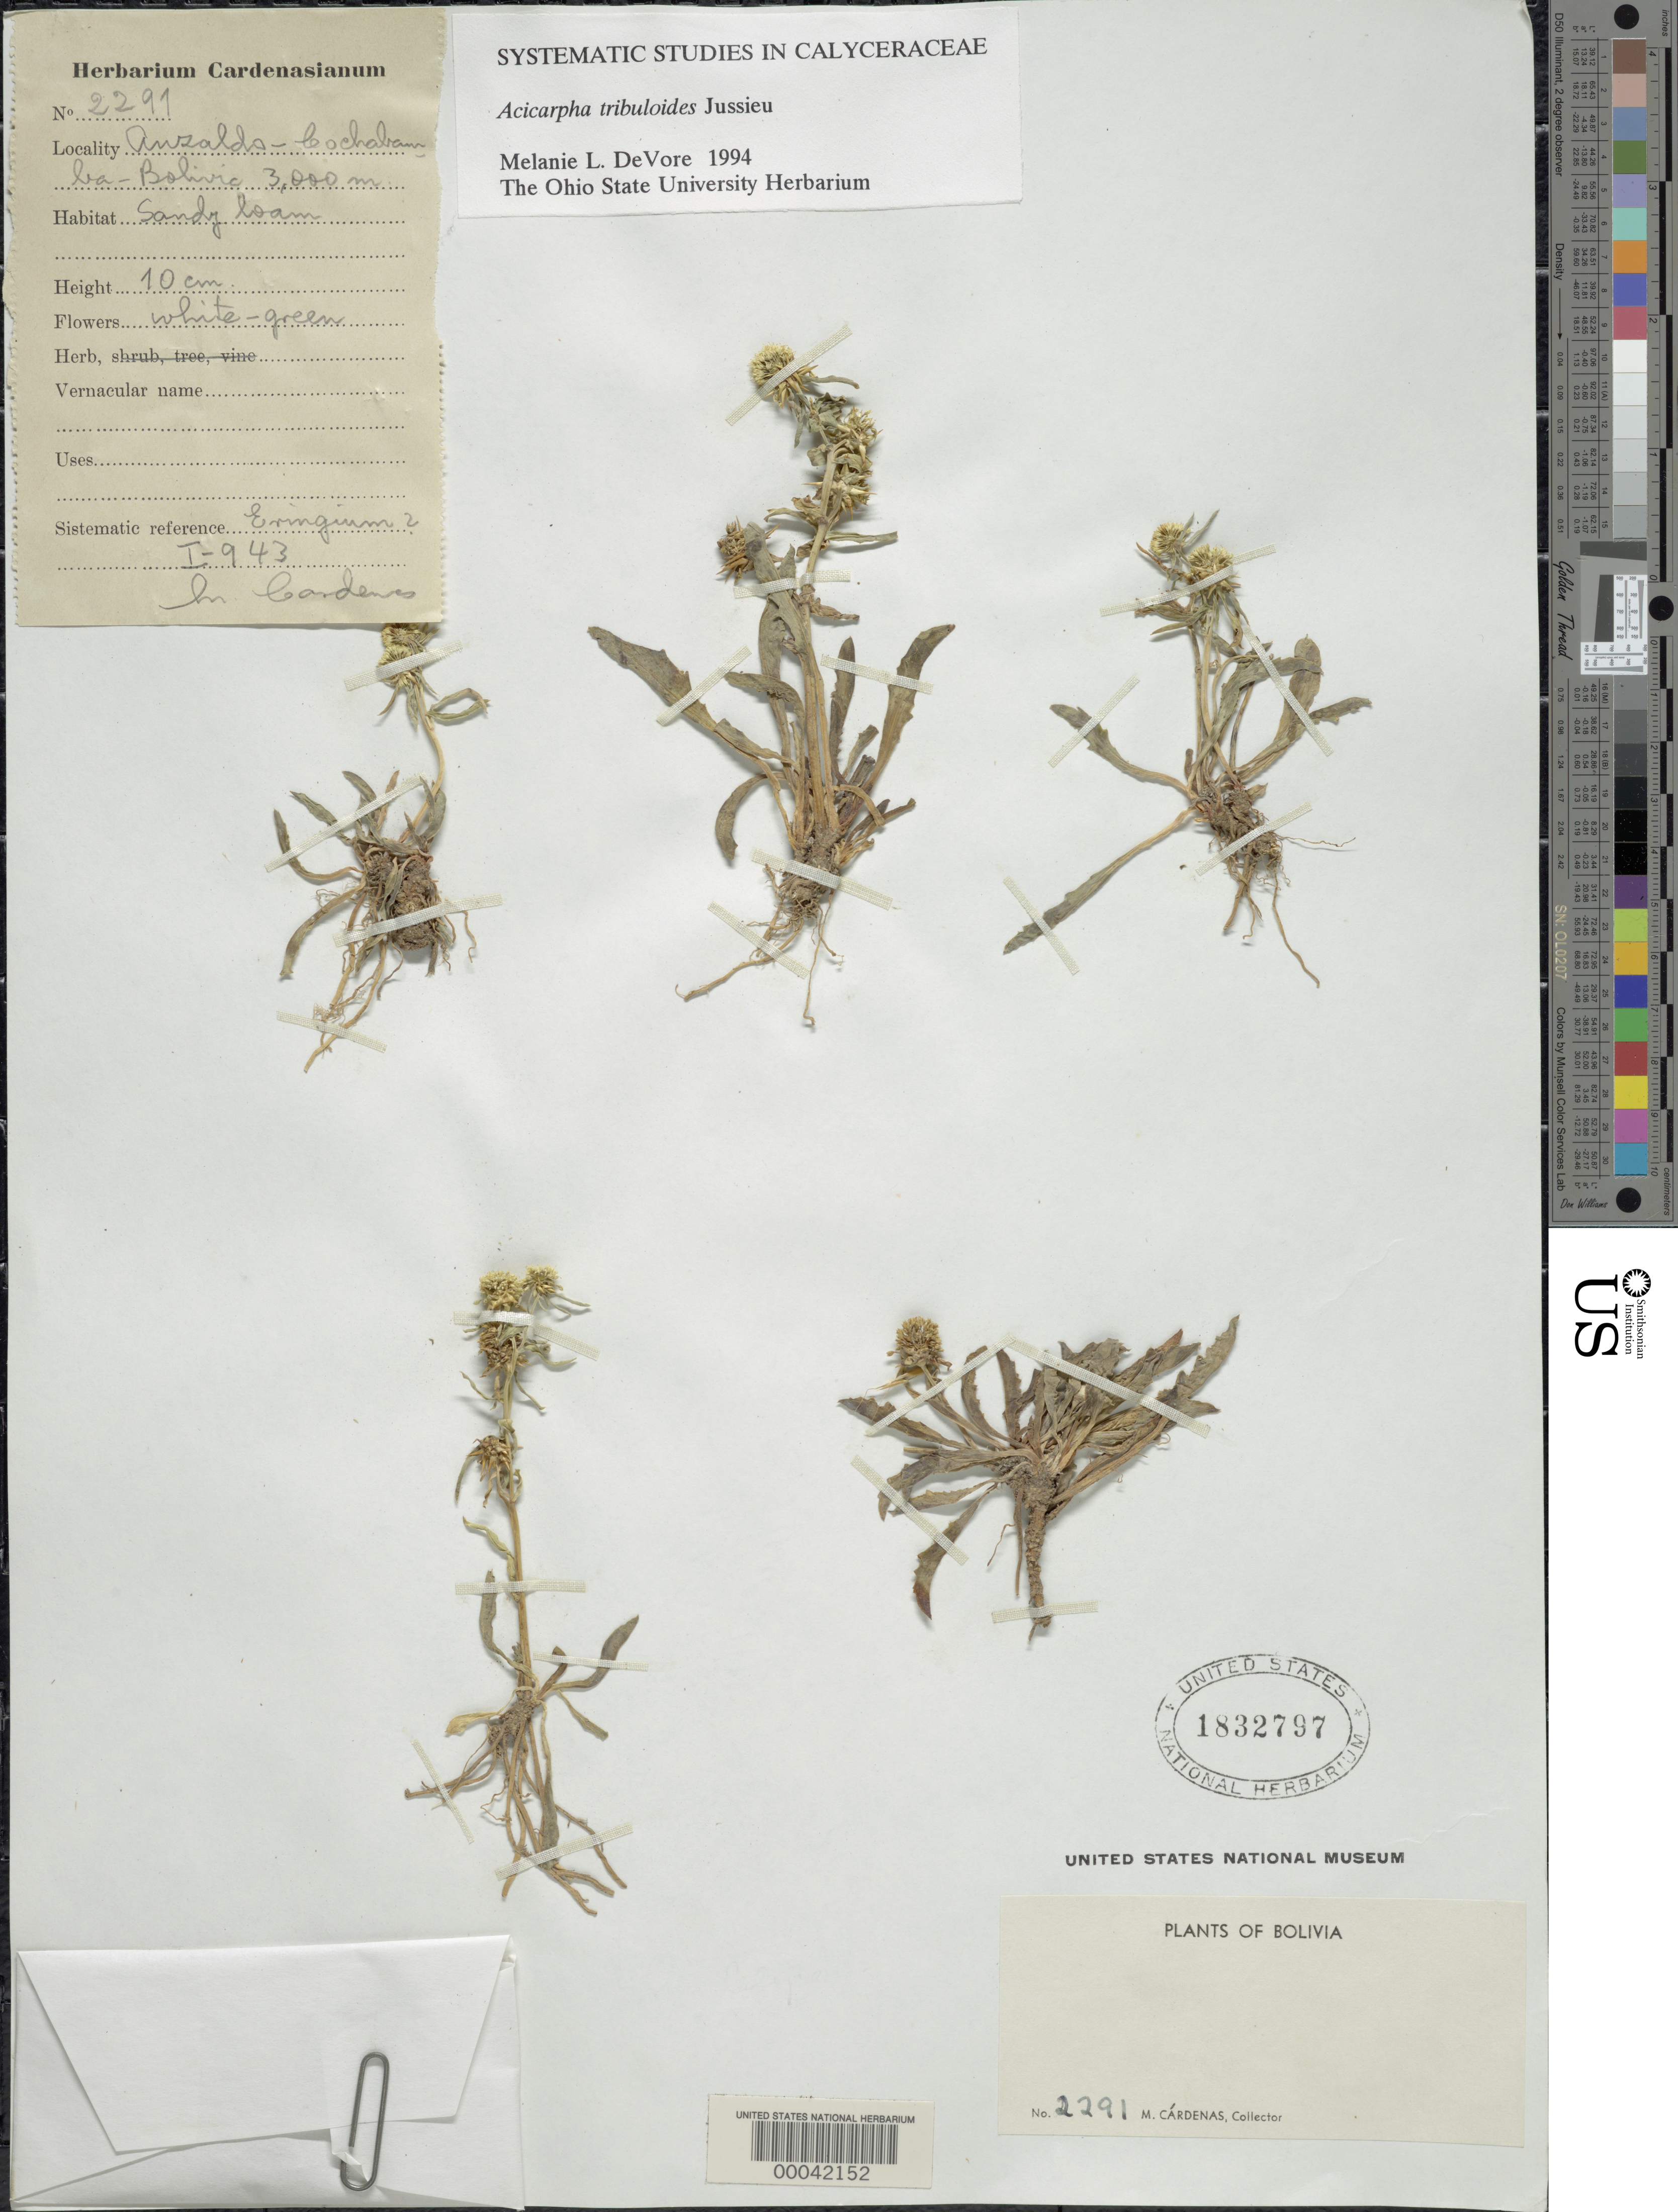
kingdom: Plantae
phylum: Tracheophyta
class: Magnoliopsida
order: Asterales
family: Calyceraceae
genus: Acicarpha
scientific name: Acicarpha tribuloides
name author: Juss.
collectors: M. Cárdenas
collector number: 2291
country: Bolivia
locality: Mapiri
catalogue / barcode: US 1832797